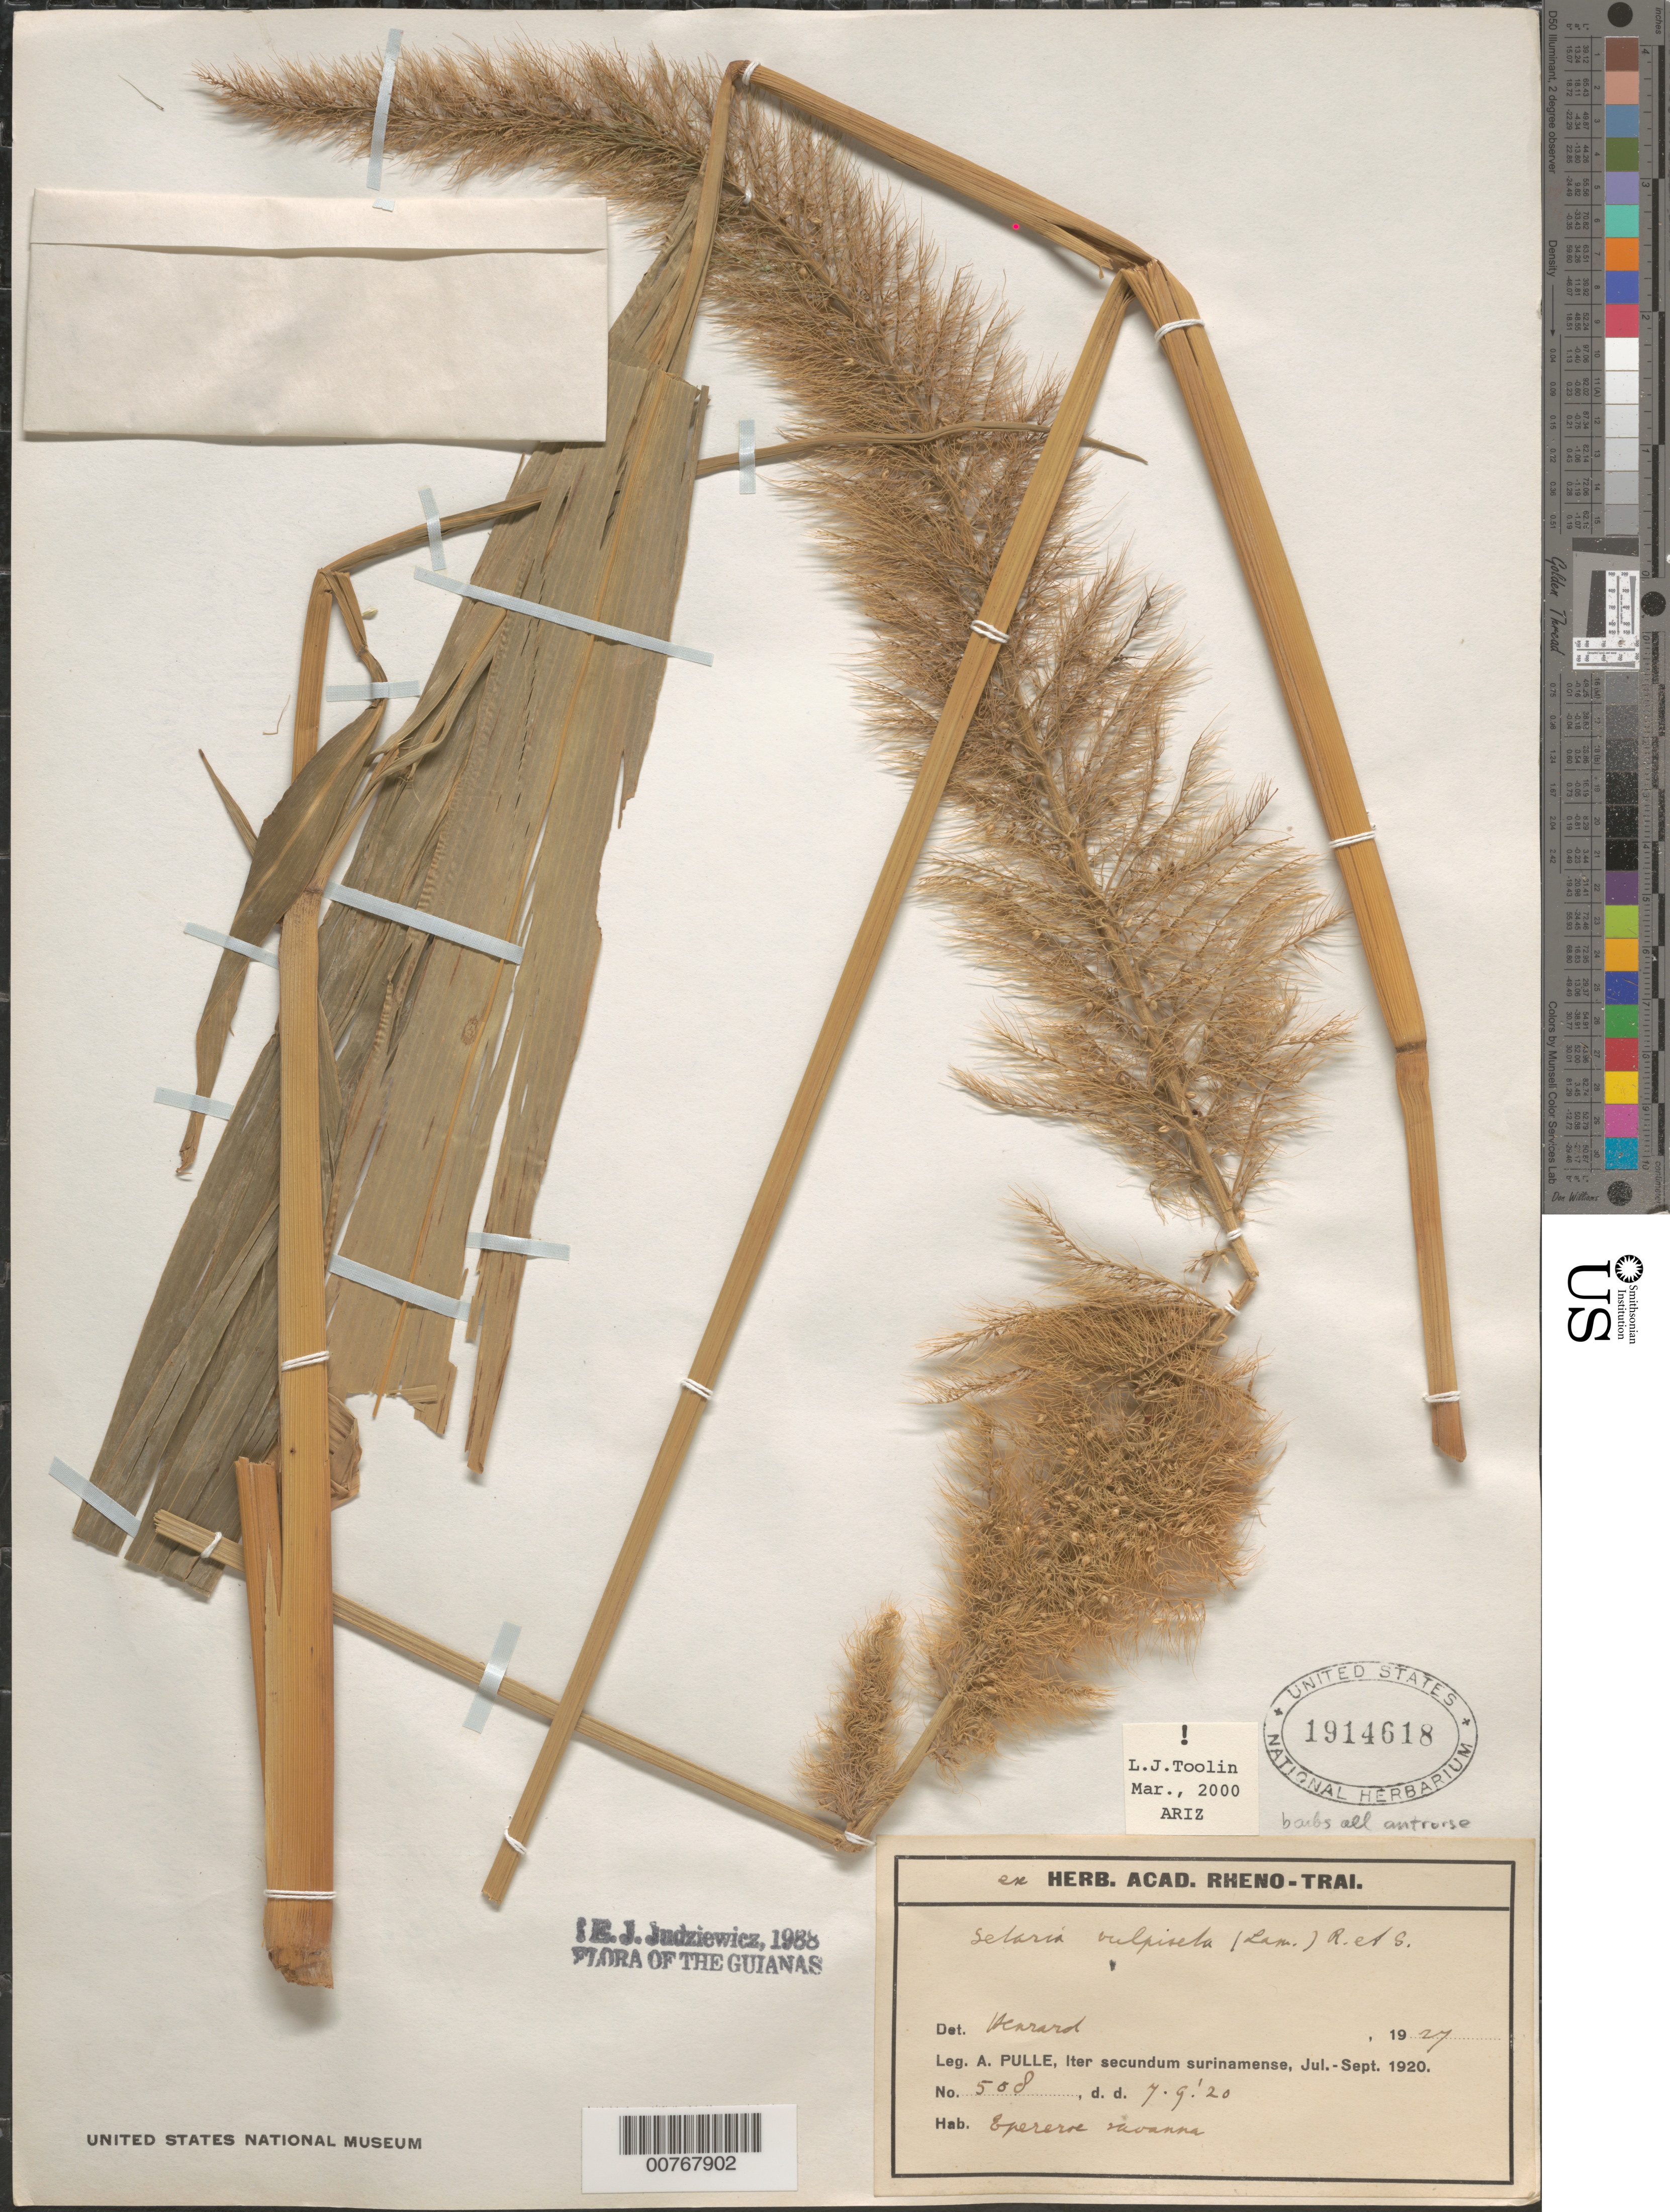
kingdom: Plantae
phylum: Tracheophyta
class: Liliopsida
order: Poales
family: Poaceae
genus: Setaria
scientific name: Setaria vulpiseta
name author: (Lam.) Roem. & Schult.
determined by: Toolin, L. J.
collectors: A. A. Pulle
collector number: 508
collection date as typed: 7-Sep-20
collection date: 1920-09-07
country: Suriname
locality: Courantyne R.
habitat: Epereroe savanna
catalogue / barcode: US 1914618